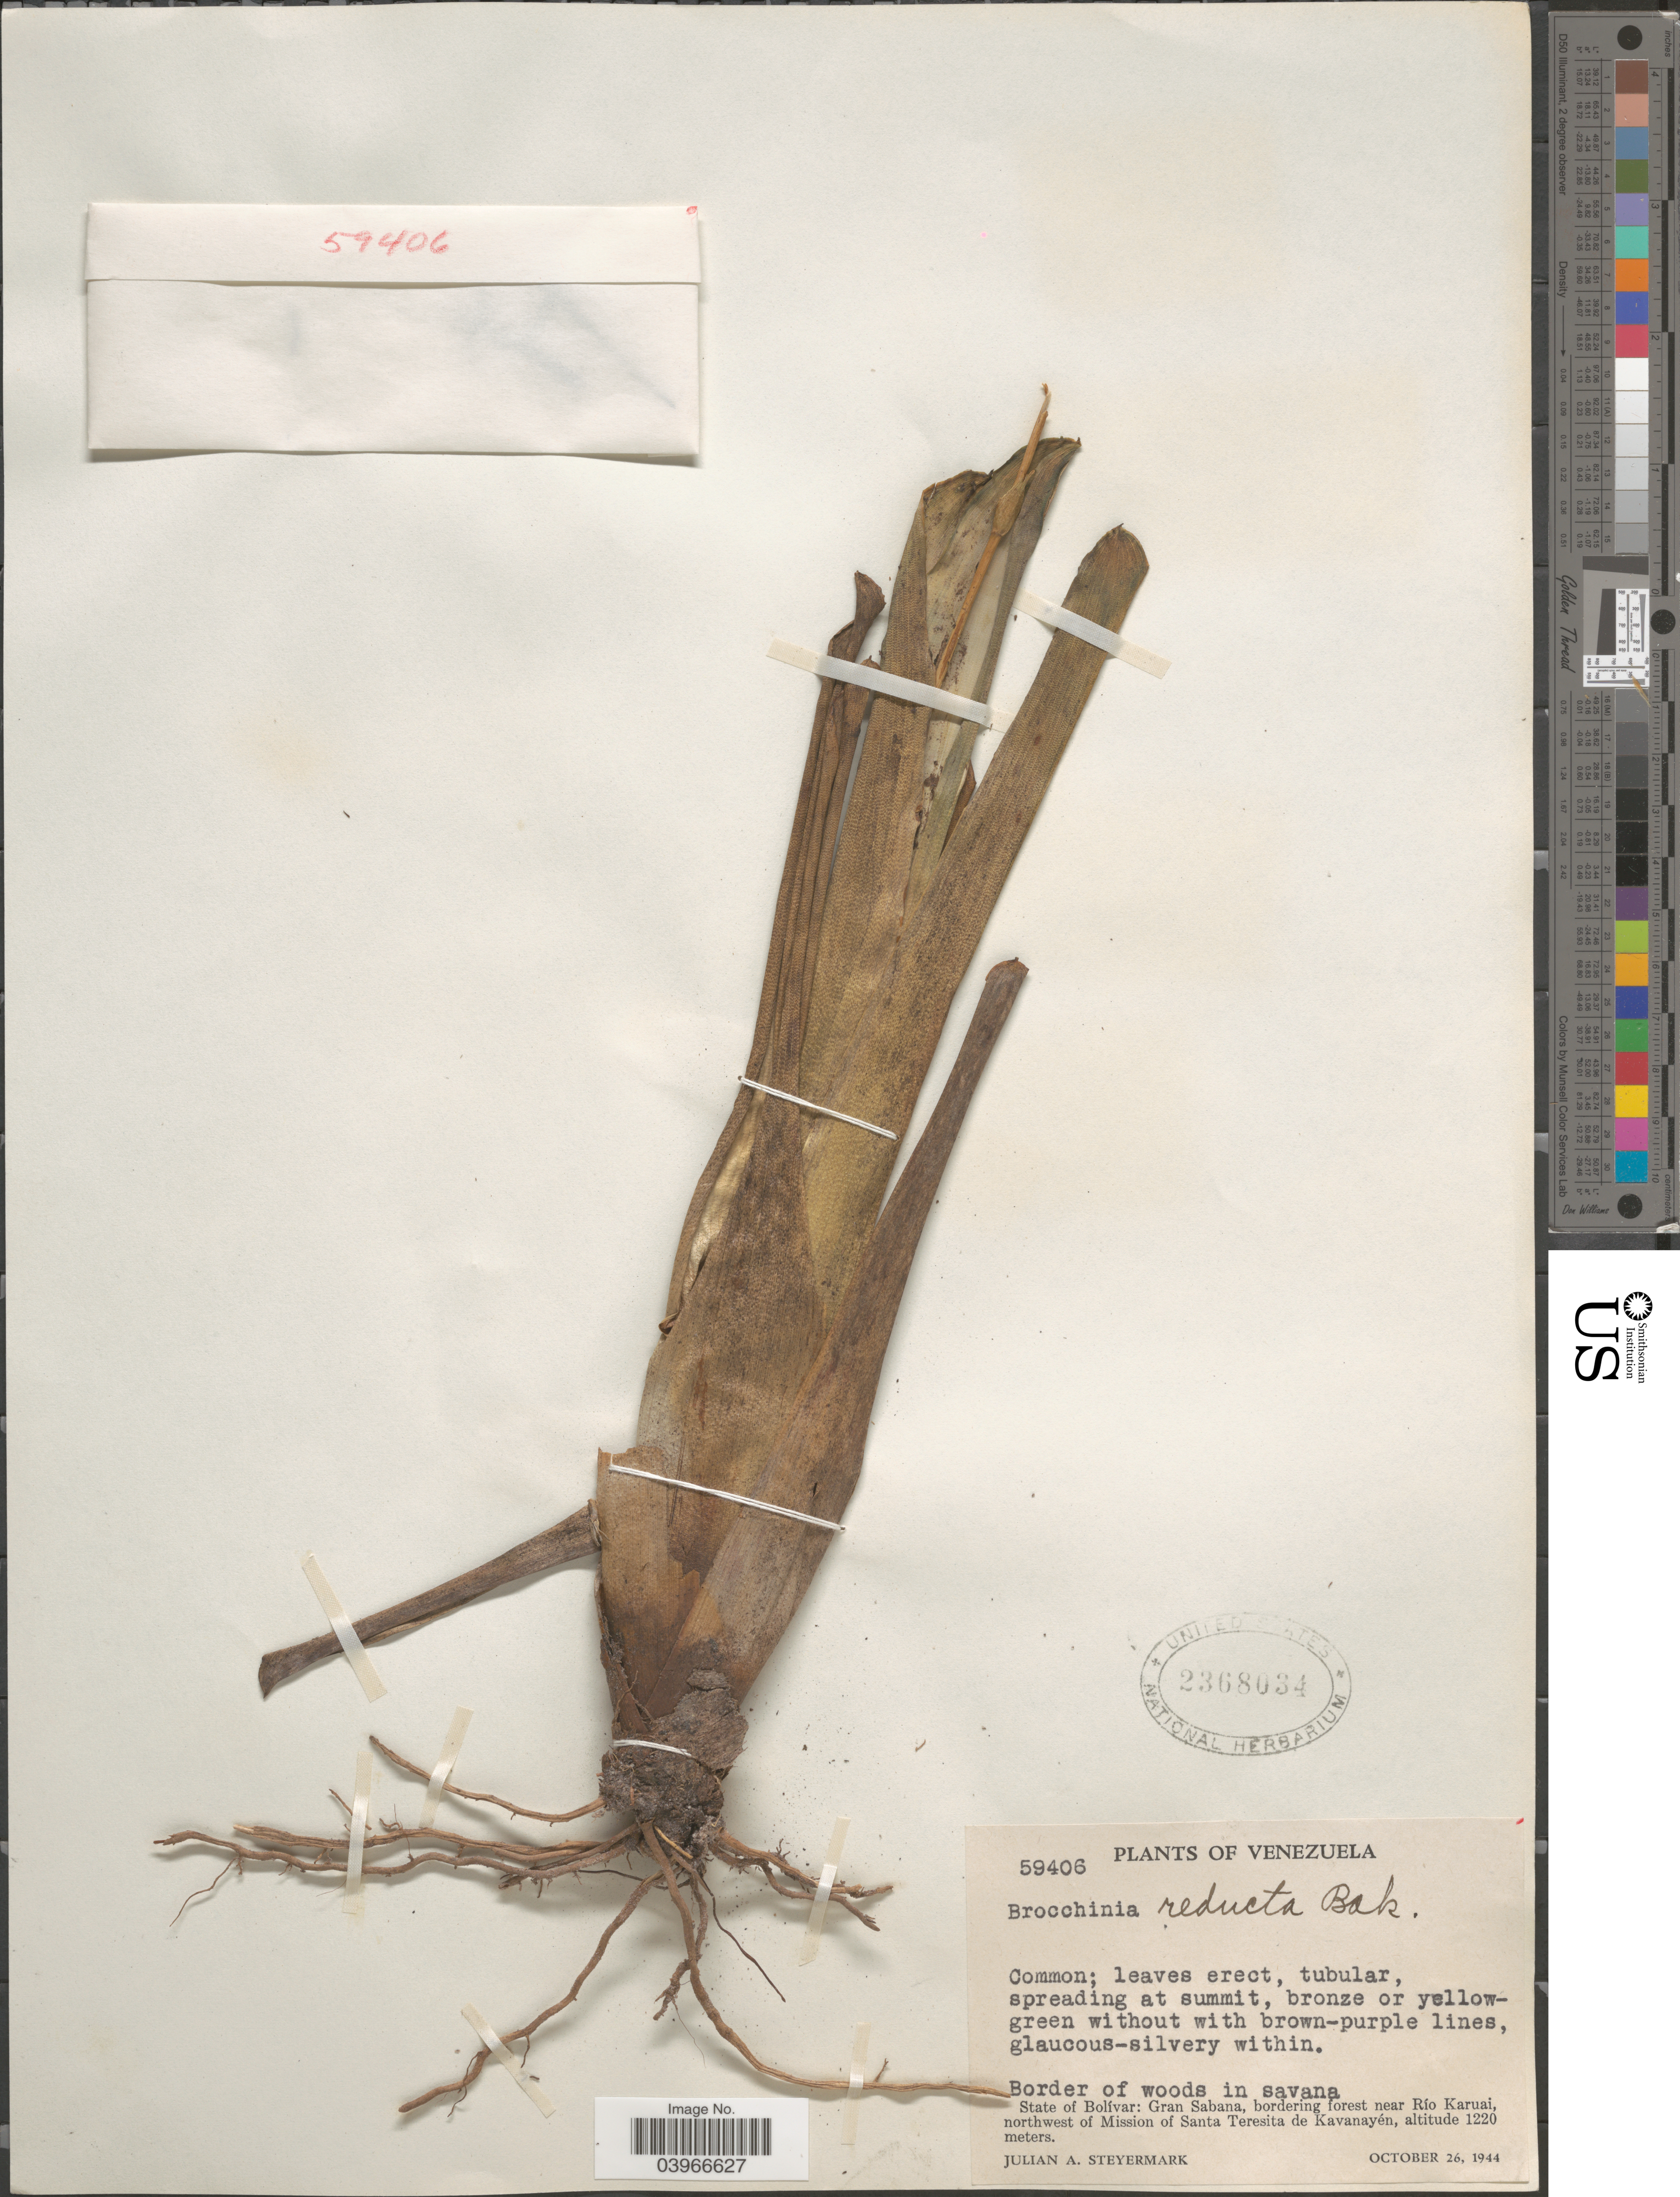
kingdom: Plantae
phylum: Tracheophyta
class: Liliopsida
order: Poales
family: Bromeliaceae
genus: Brocchinia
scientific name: Brocchinia reducta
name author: Baker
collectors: J. Steyermark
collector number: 59406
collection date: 1944-10-26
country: Venezuela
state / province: Bolivar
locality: Gran Sabana, bordering forest near Río Karuai, northwest of Mission of Santa Teresita de Kavanayén.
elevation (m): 1220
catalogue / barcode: US 2368034